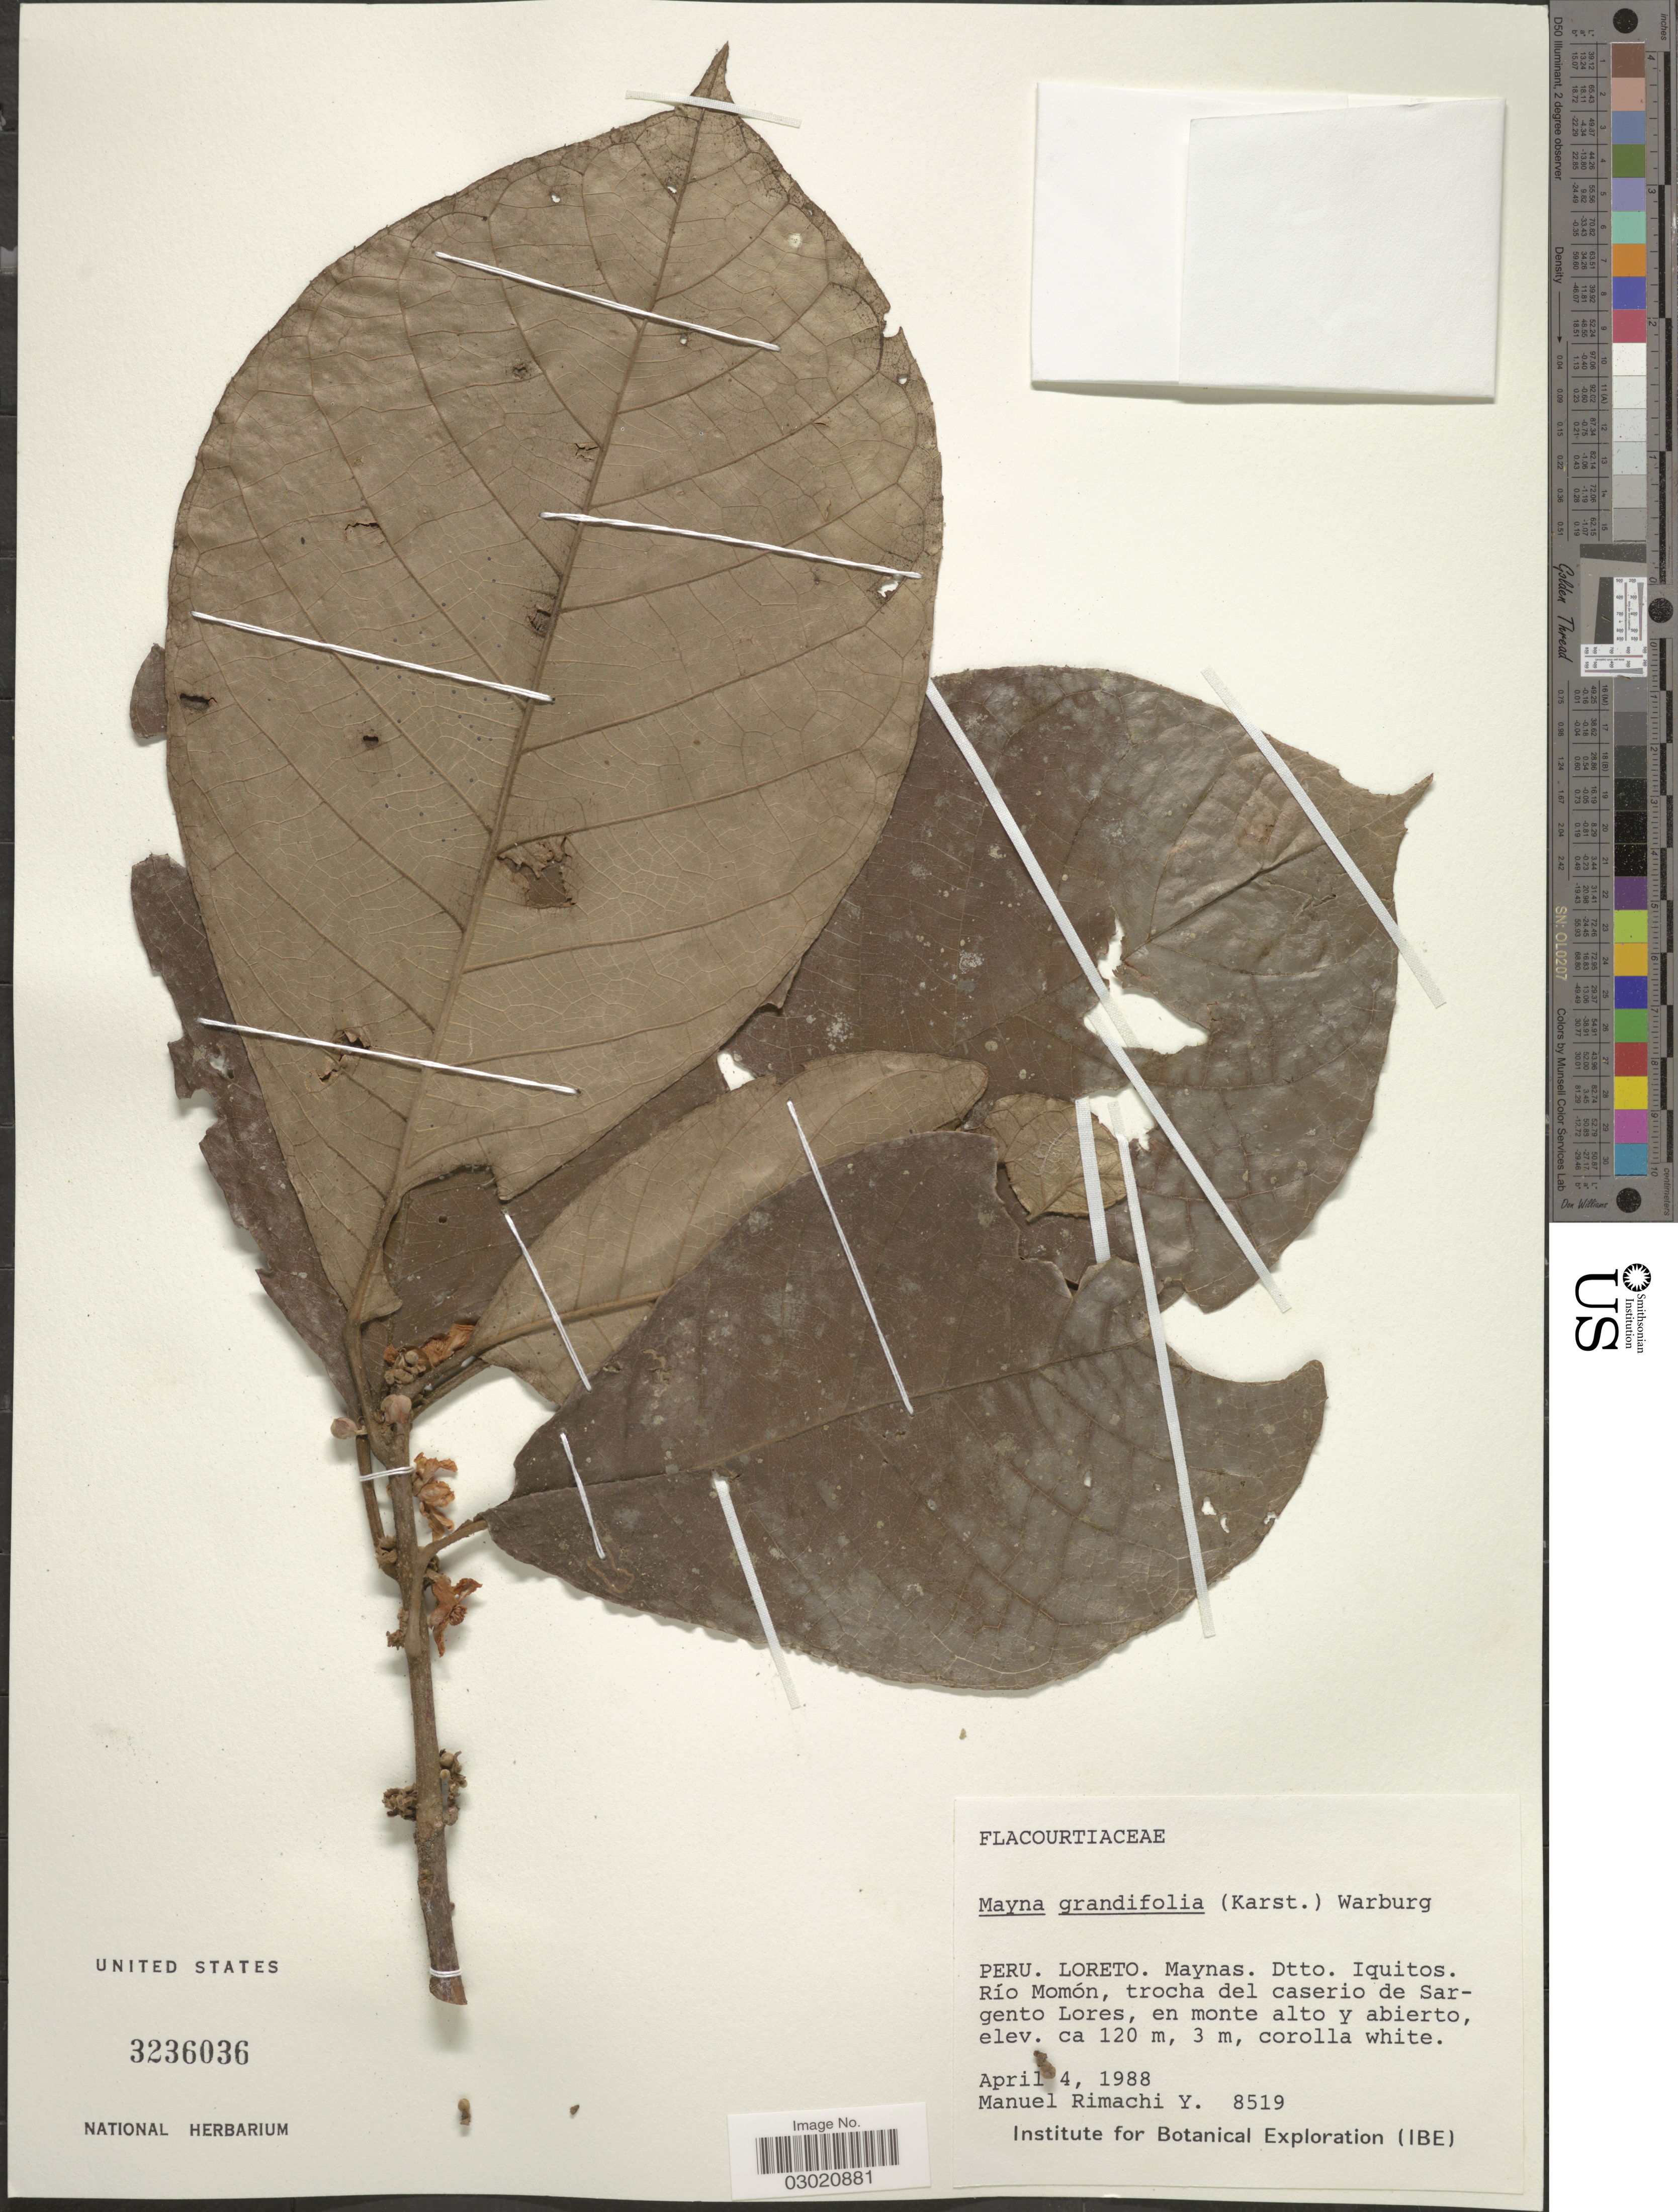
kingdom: Plantae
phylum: Tracheophyta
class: Magnoliopsida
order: Malpighiales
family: Achariaceae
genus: Mayna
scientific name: Mayna grandifolia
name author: (H. Karst.) Warb.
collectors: M. Rimachi Y.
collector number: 8519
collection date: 1988-04-04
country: Peru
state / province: Loreto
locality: Maynas, Dtto. Iquitos, Río Momón, trocha del caserio de Sargento Lores, en monte alto y abierto.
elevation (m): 120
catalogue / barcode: US 3236036